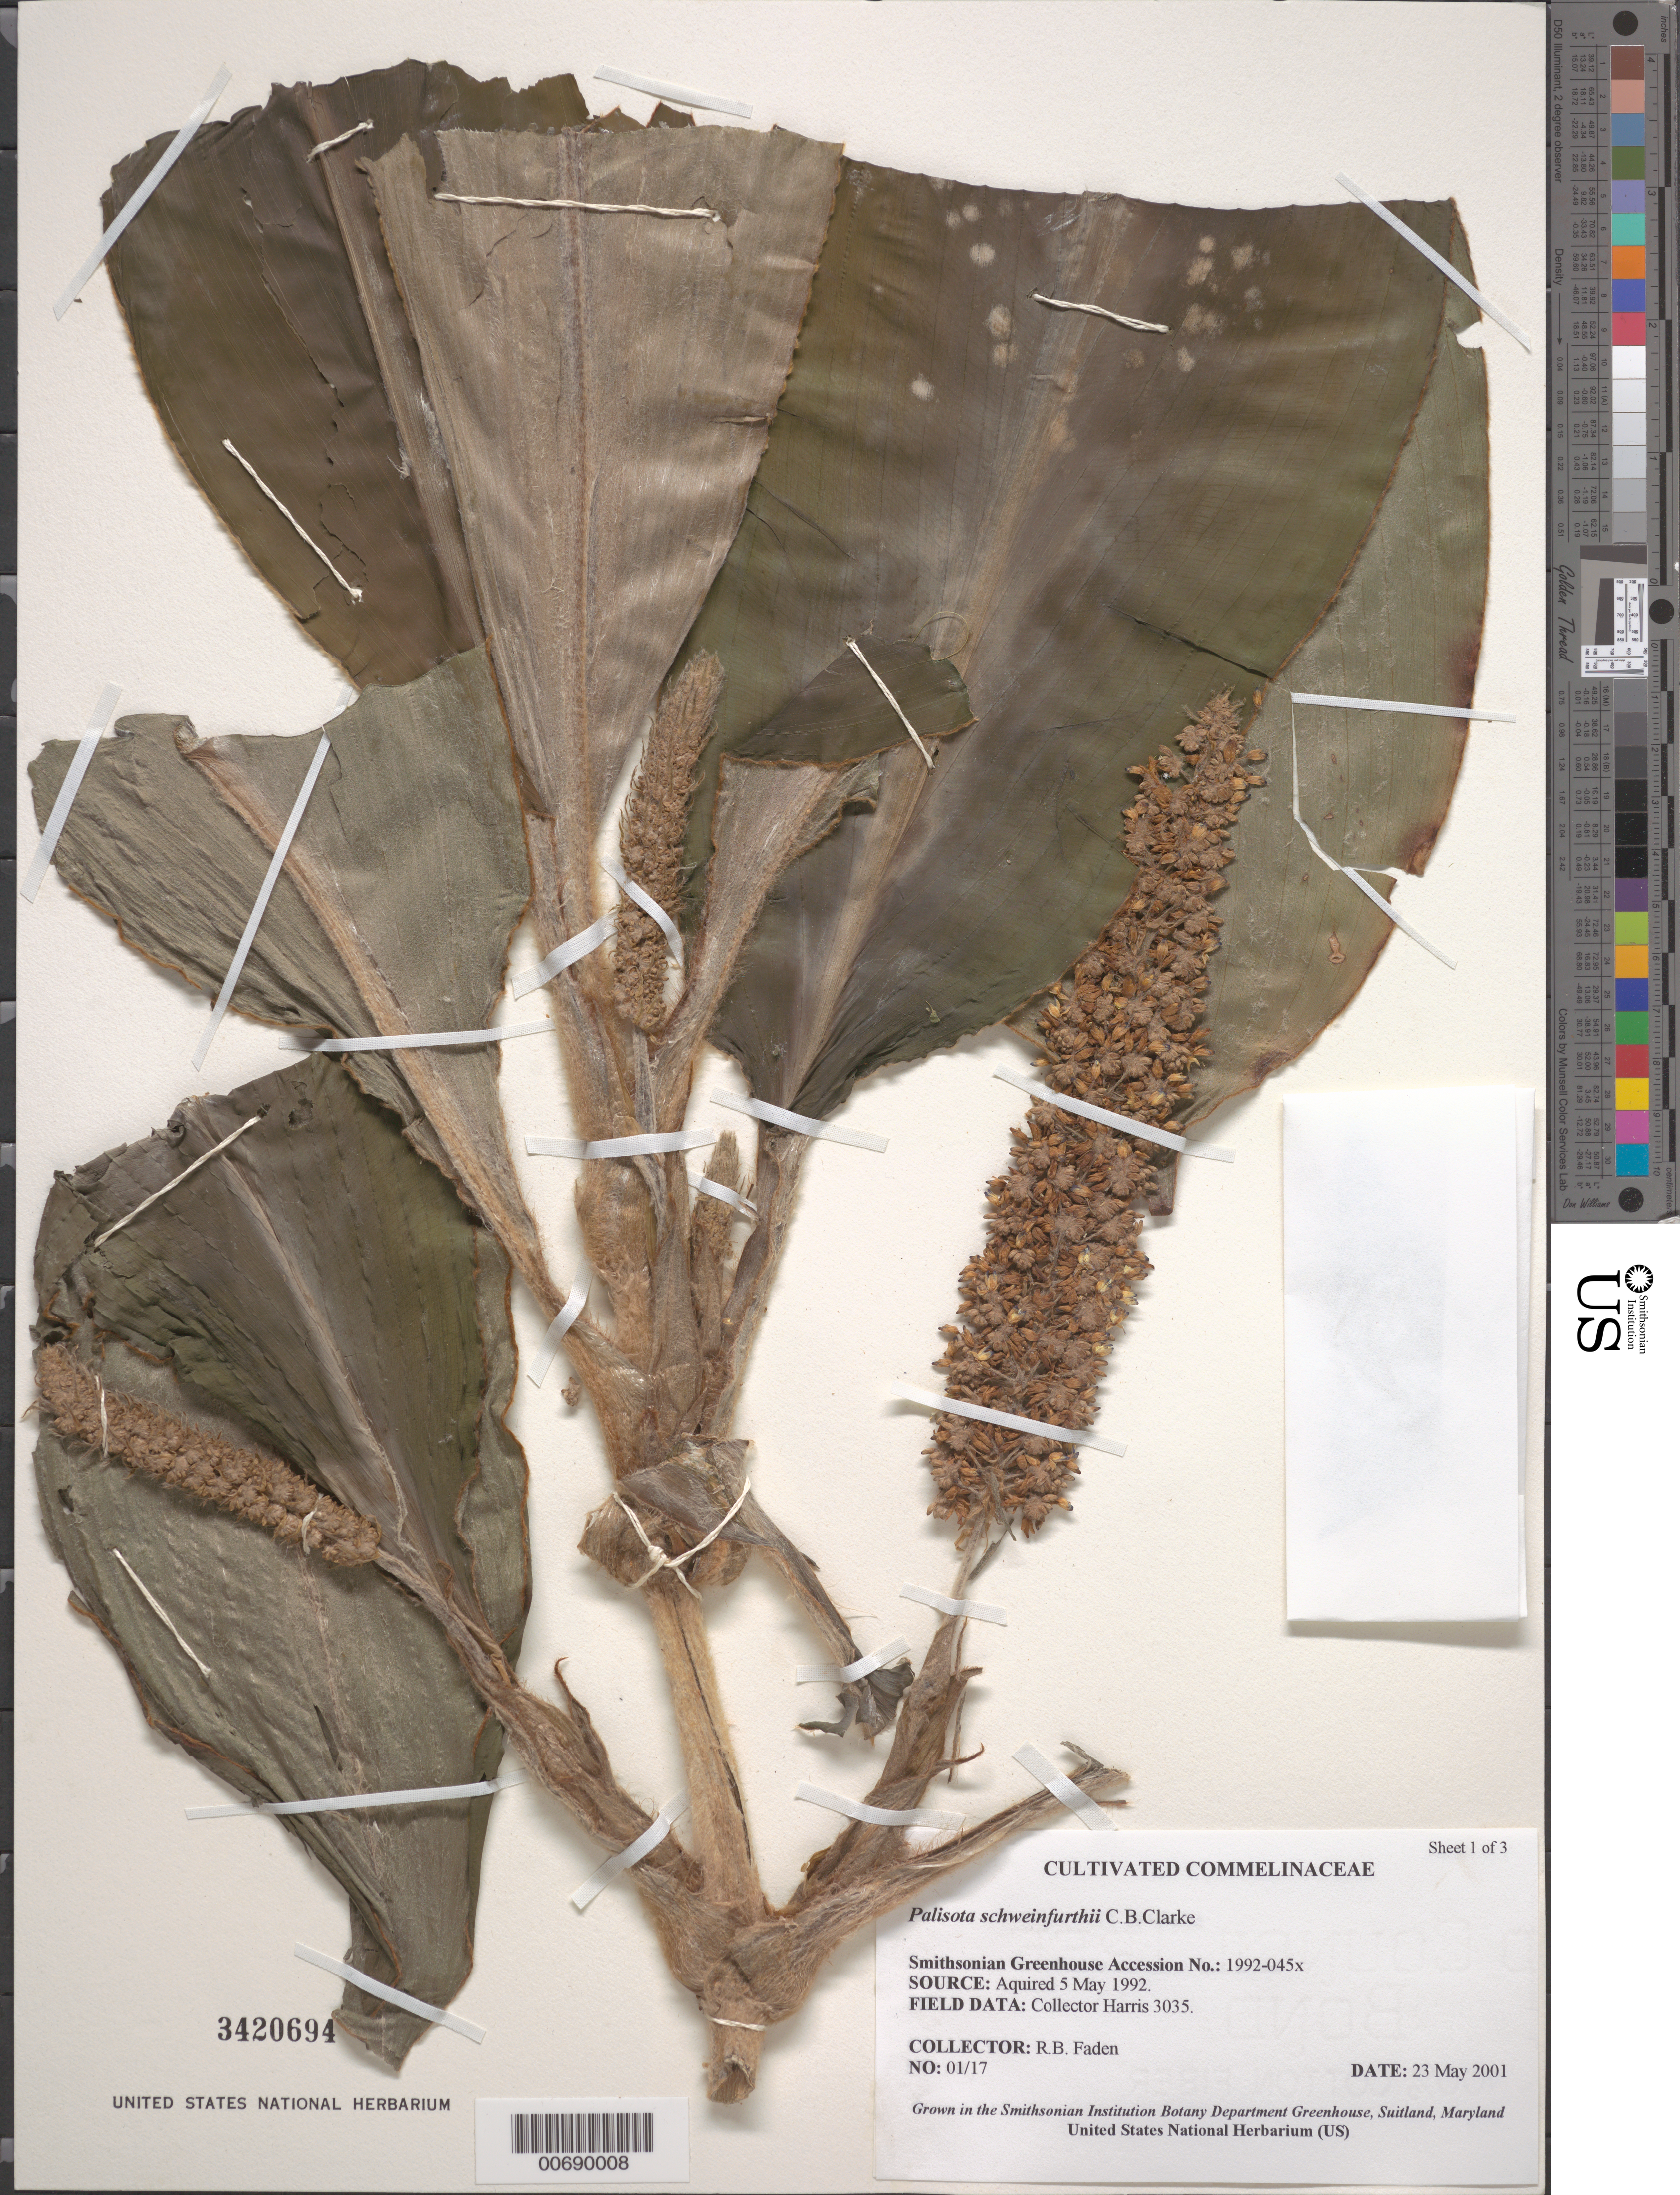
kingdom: Plantae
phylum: Tracheophyta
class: Liliopsida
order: Commelinales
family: Commelinaceae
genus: Palisota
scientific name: Palisota schweinfurthii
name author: C.B. Clarke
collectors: R. B. Faden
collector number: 01/17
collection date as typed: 23 May 2001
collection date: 2001-05-23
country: United States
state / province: Maryland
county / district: Prince George's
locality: Smithsonian Greenhouse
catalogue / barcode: US 3420694